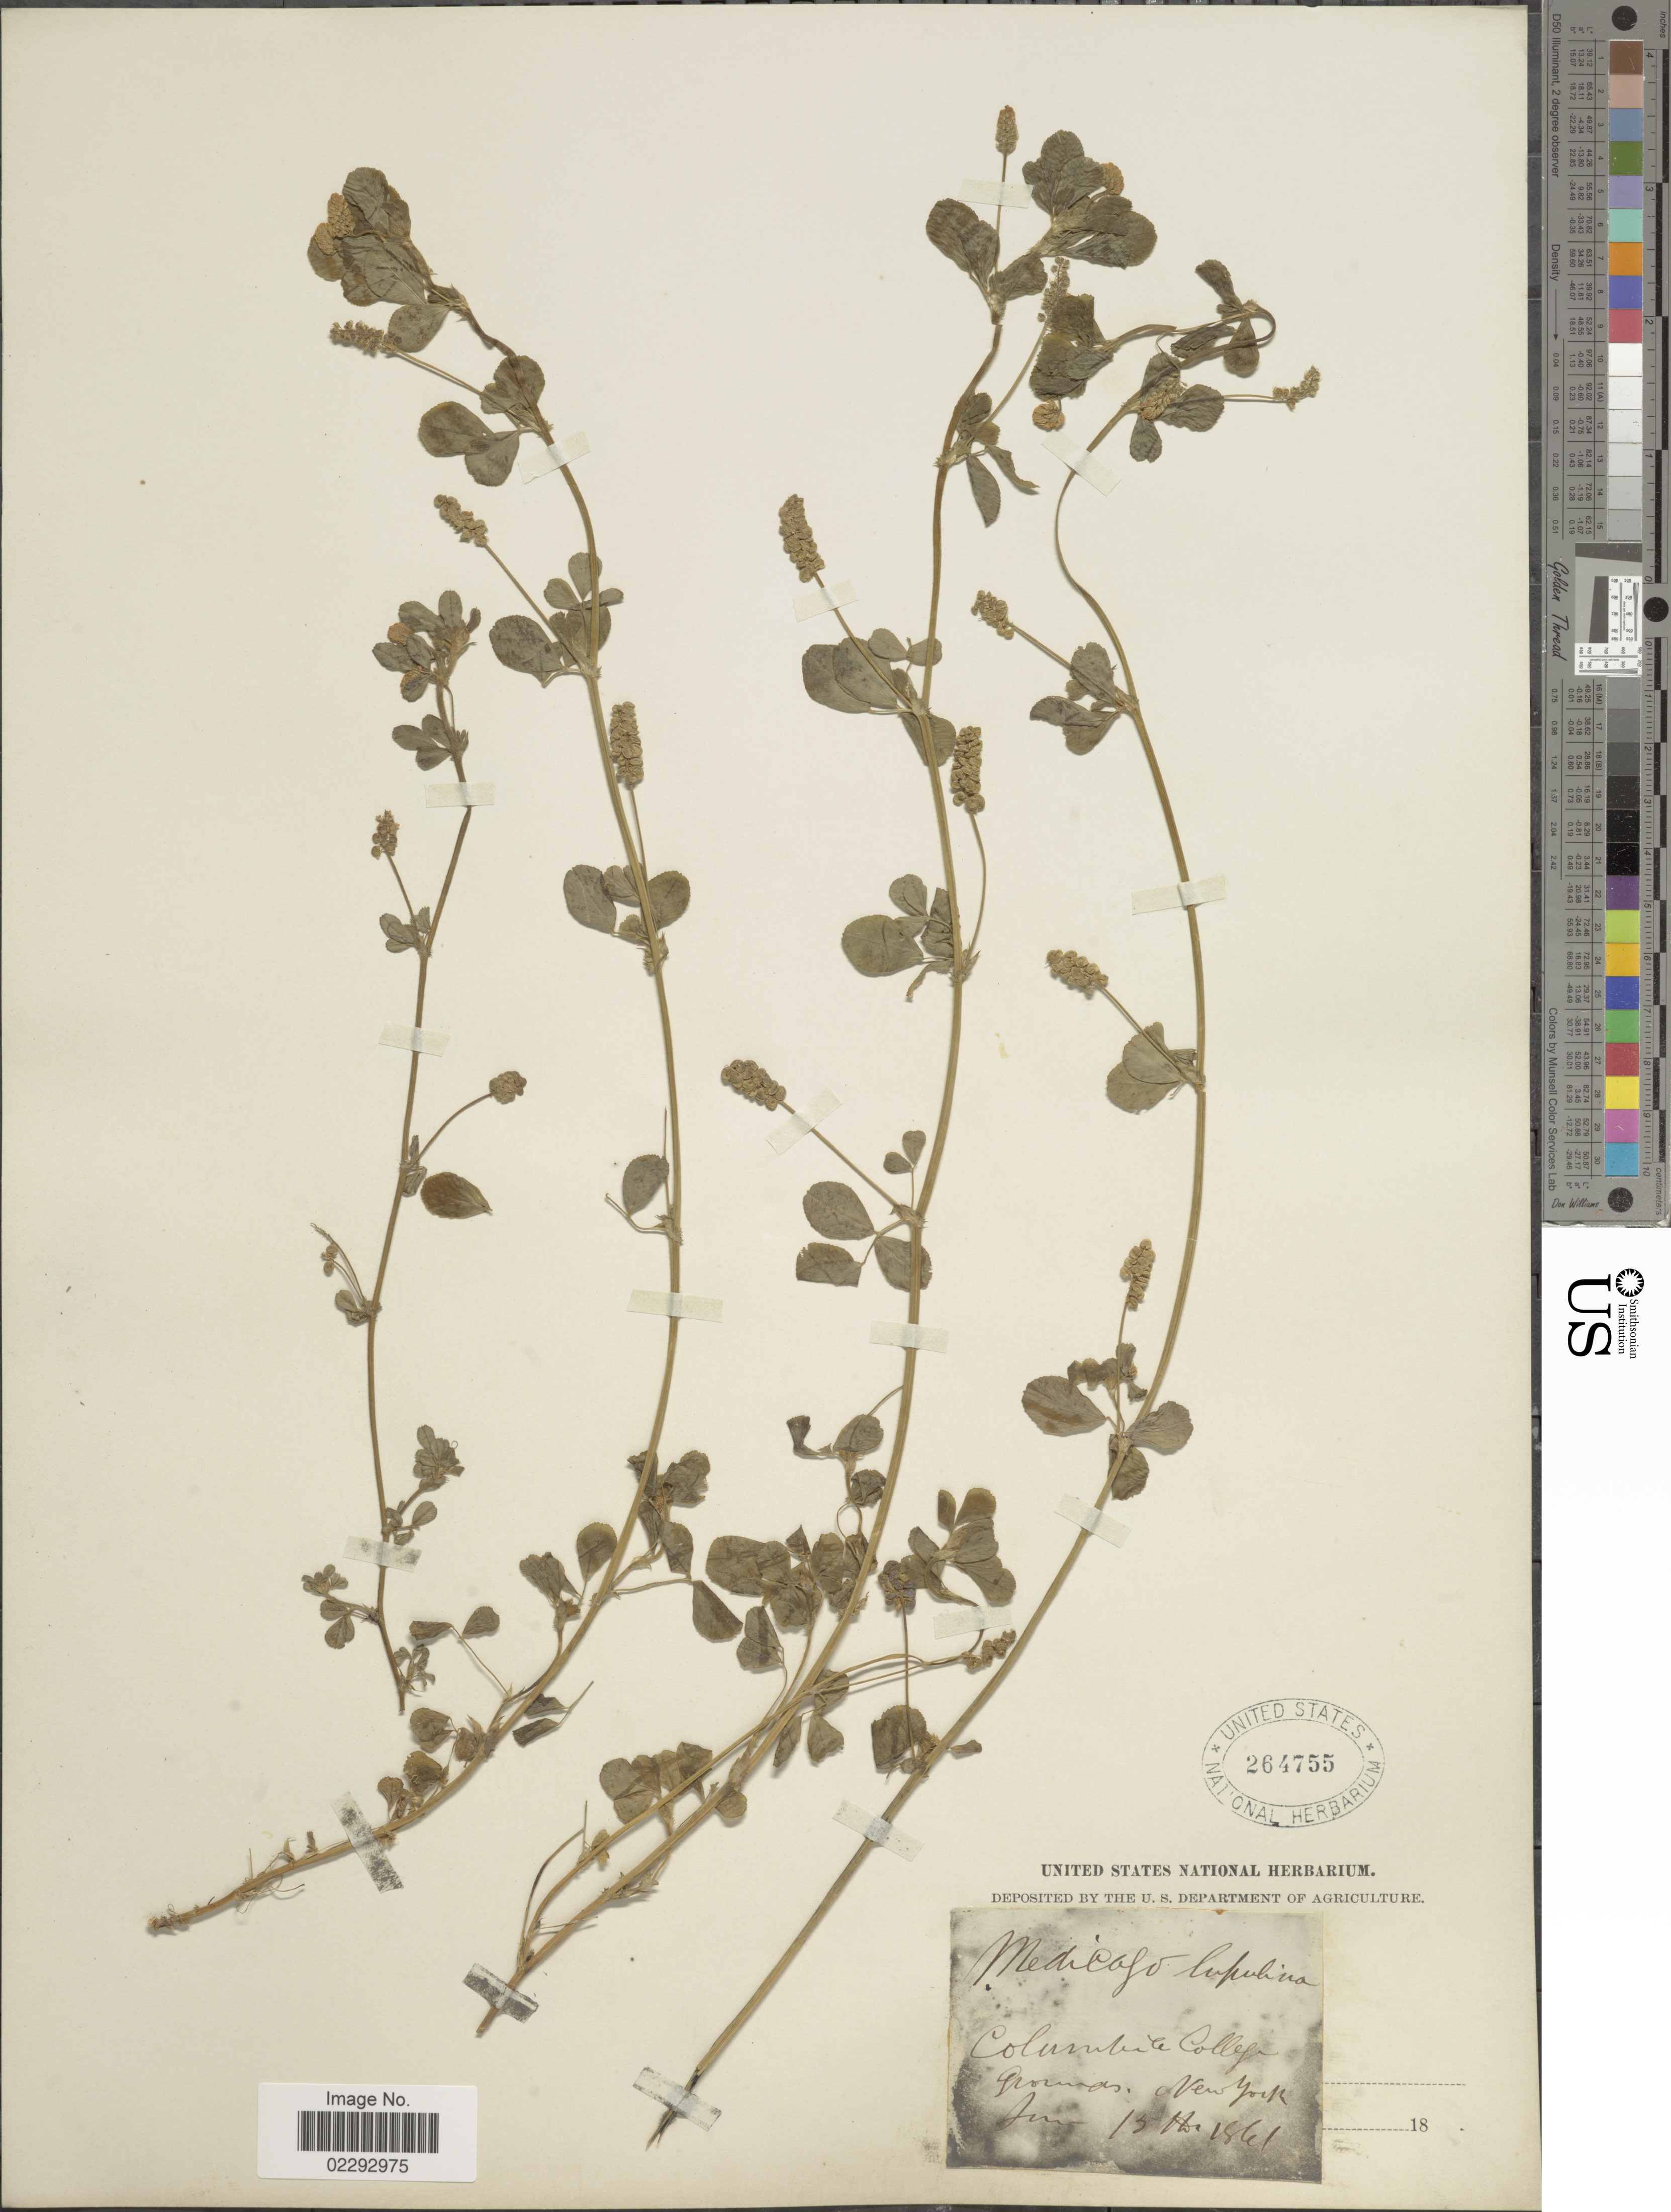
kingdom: Plantae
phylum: Tracheophyta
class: Magnoliopsida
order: Fabales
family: Fabaceae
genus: Medicago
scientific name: Medicago lupulina var. lupulina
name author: L.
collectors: ex herb. United States National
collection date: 1841-11-13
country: United States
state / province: New York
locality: Columbia College grounds.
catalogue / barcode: US 264755